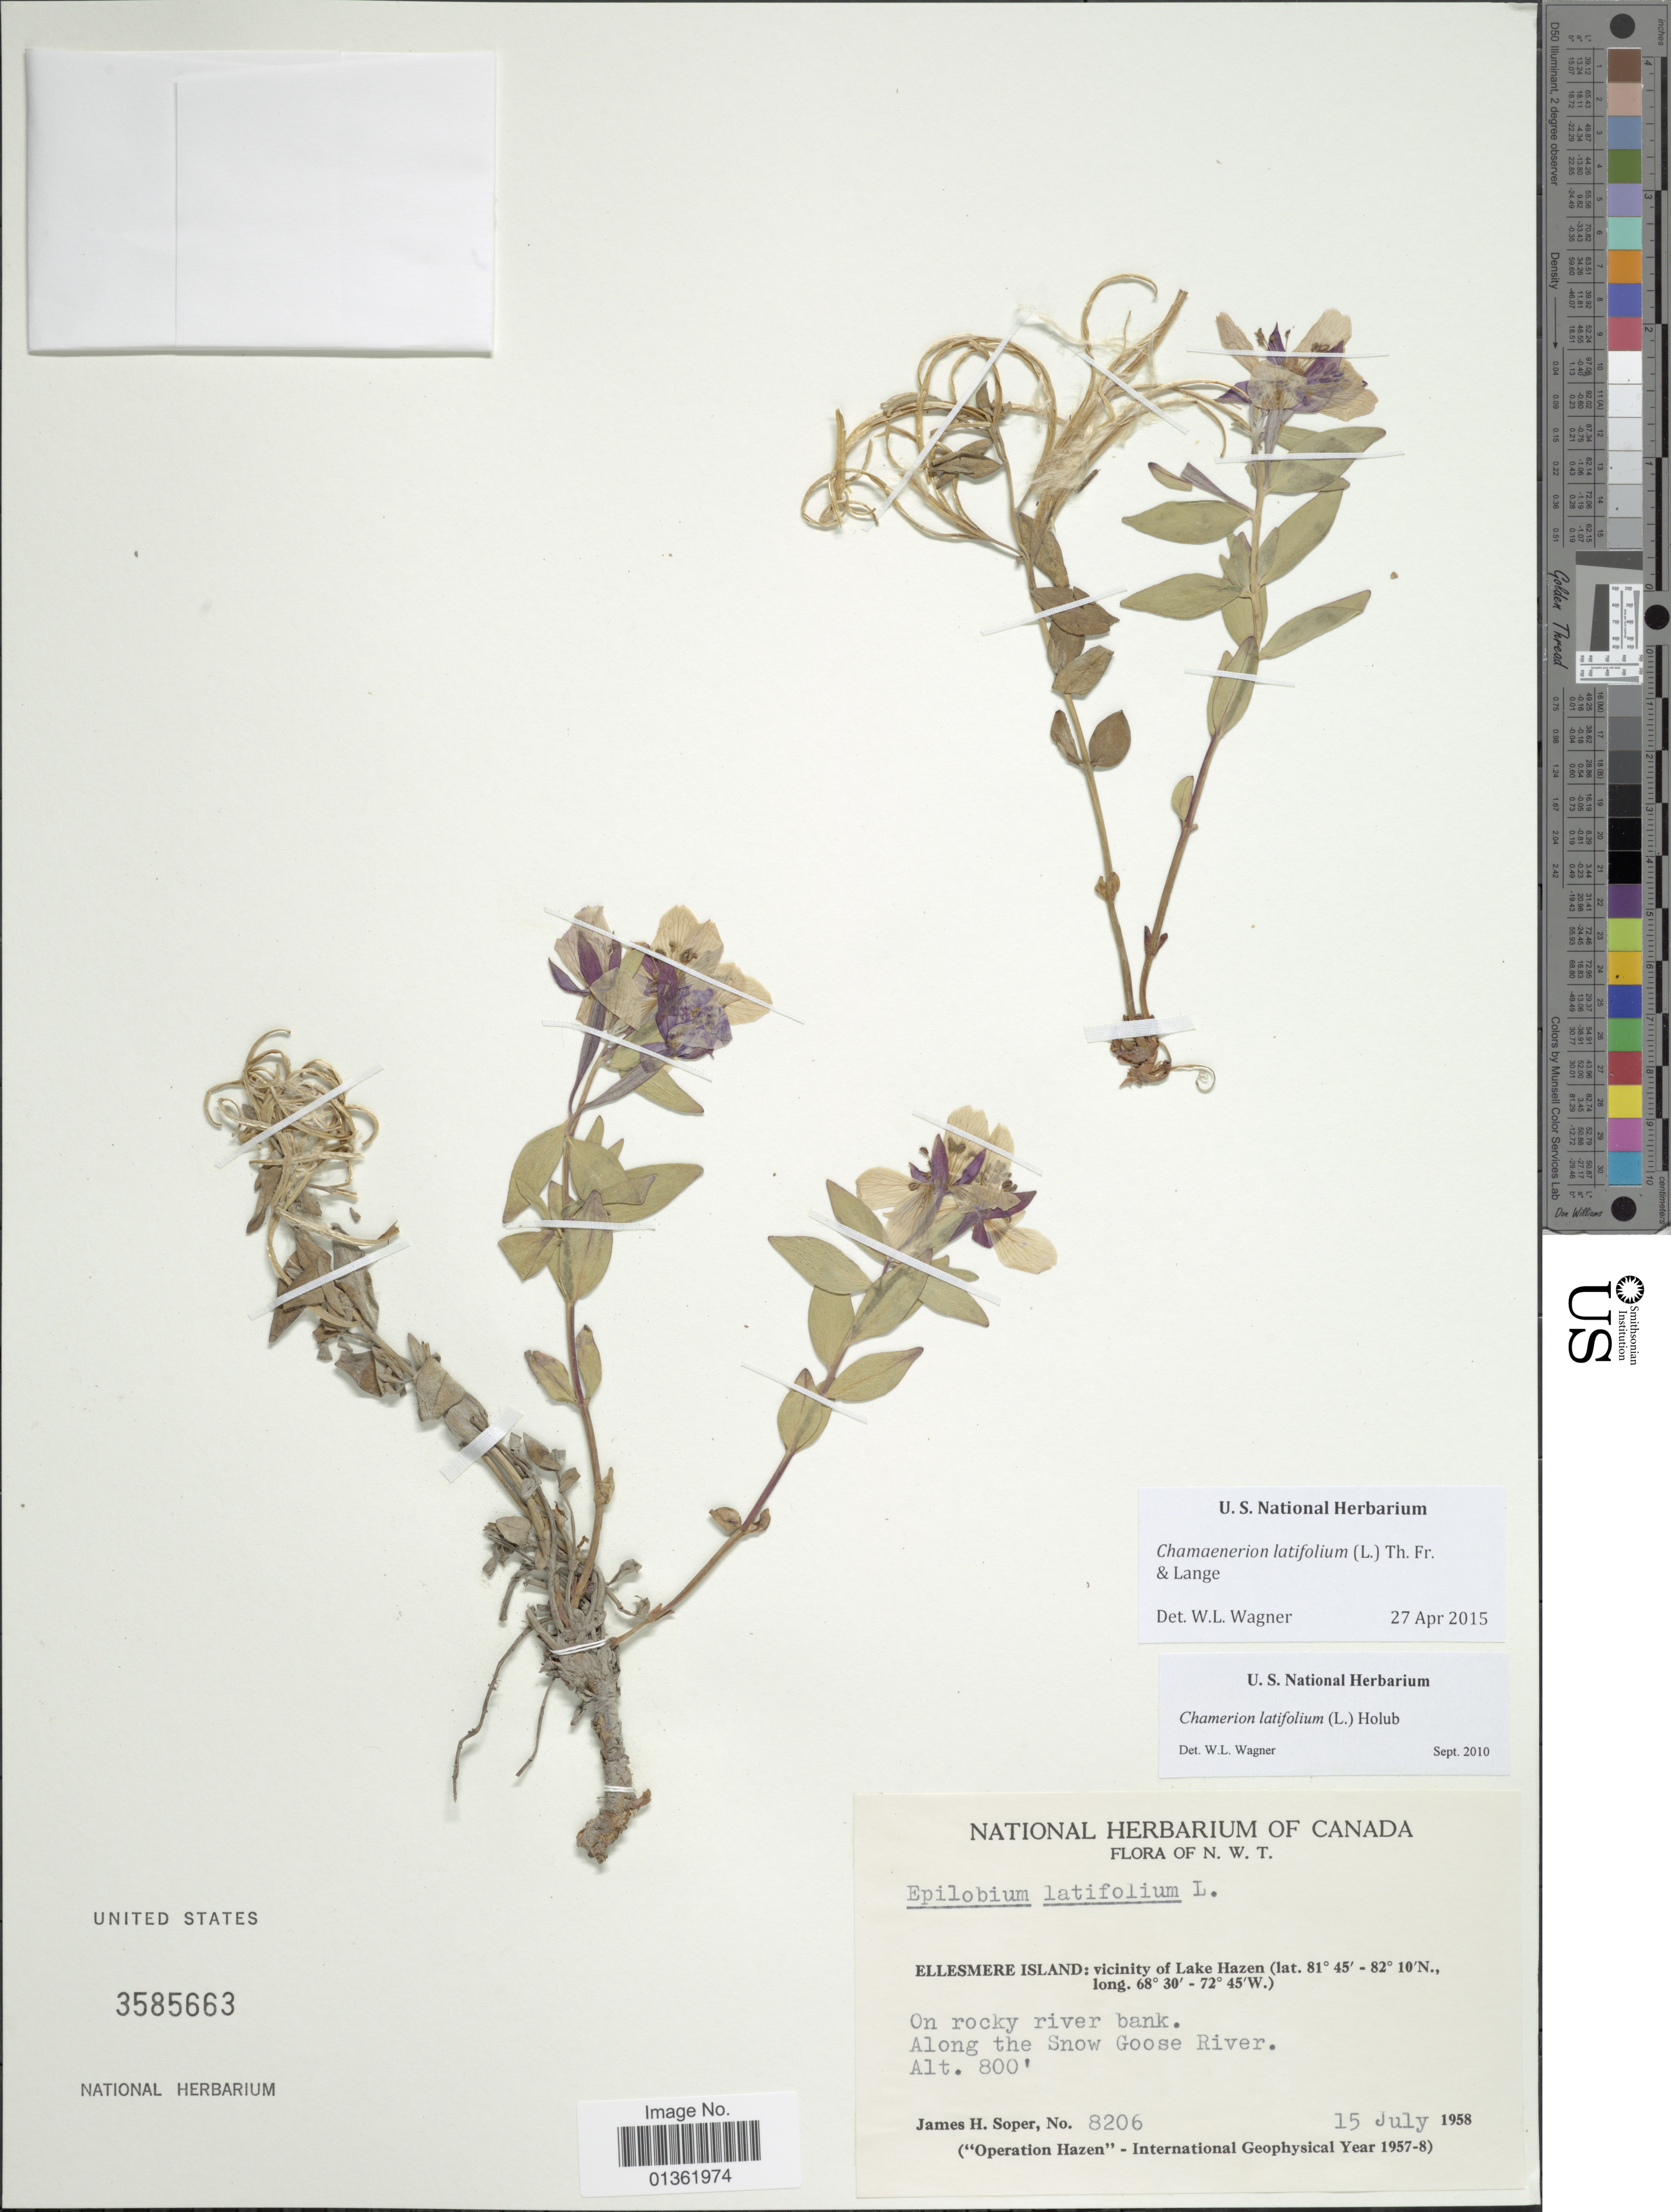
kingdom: Plantae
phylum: Tracheophyta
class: Magnoliopsida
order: Myrtales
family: Onagraceae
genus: Chamaenerion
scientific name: Chamaenerion latifolium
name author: (L.) Th. Fr. & Lange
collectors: J. H. Soper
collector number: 8206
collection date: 1958-07-15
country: Canada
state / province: Nunavut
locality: N.W.T. Ellesmere Island: vicinity of Lake Hazen. Along the snow Goose River.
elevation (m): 244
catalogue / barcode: US 3585663